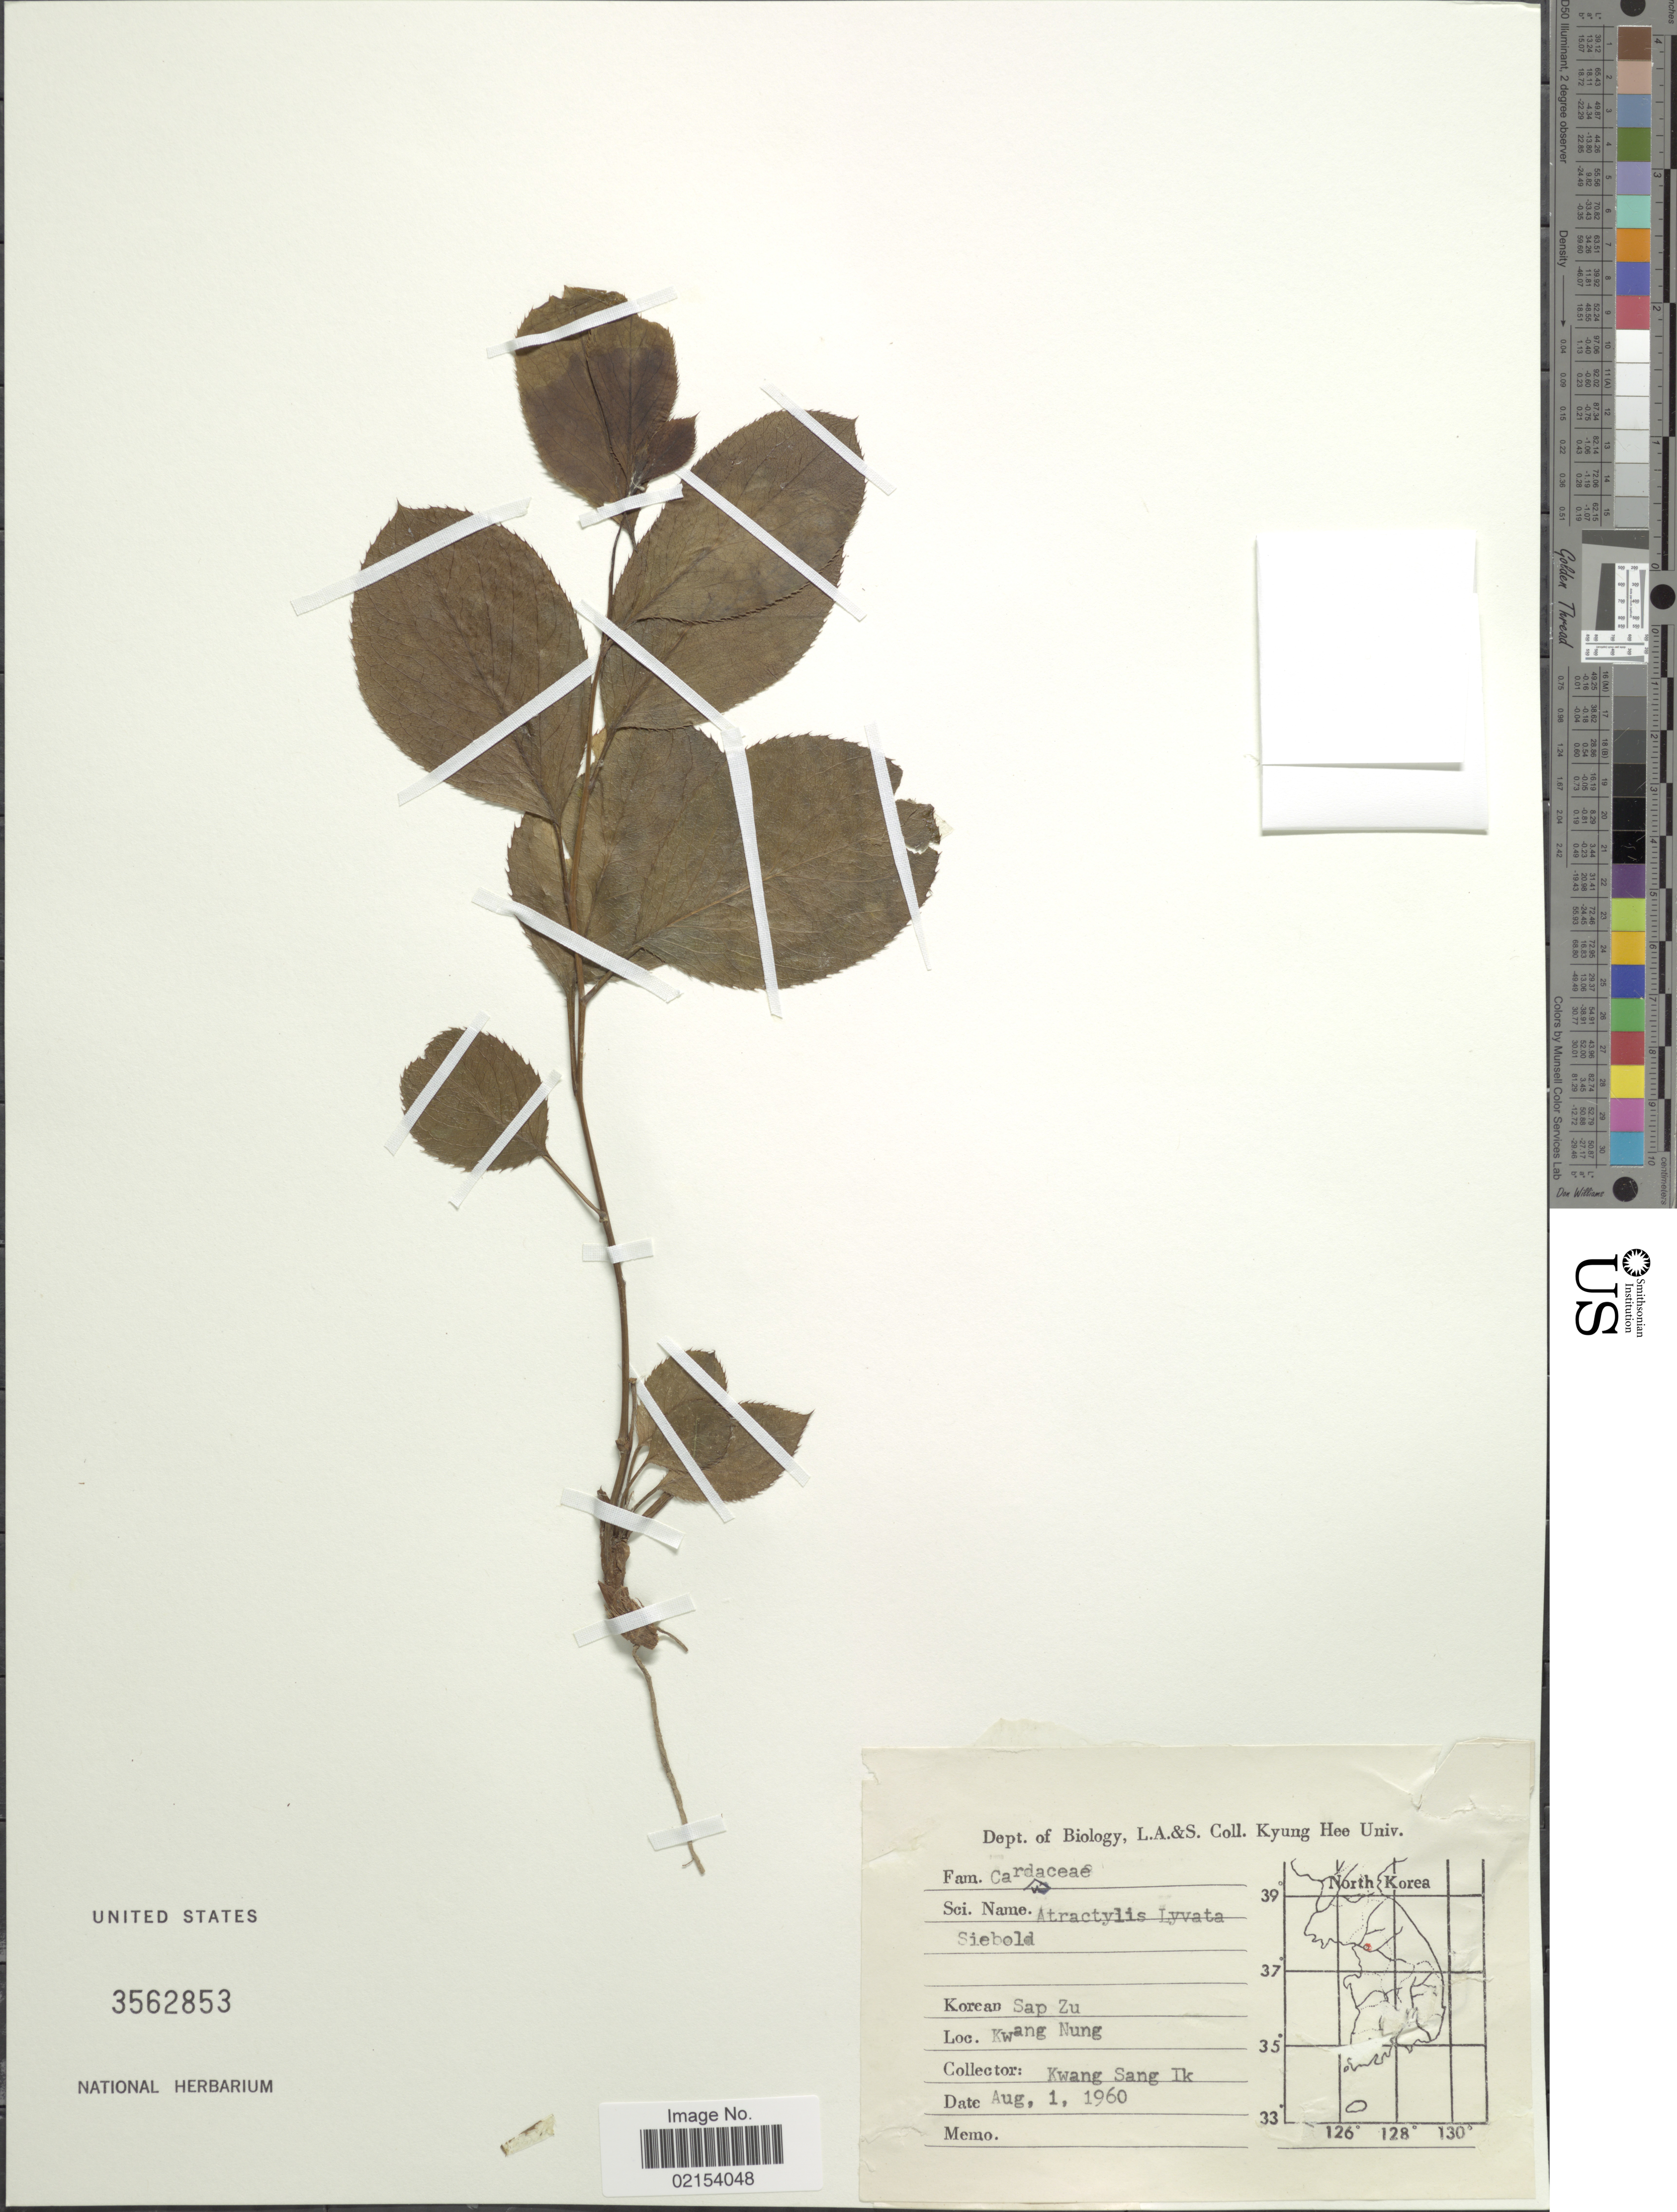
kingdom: Plantae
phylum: Tracheophyta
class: Magnoliopsida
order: Asterales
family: Asteraceae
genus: Atractylodes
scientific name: Atractylodes lancea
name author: (Thunb.) DC.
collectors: Kwang Sang Ik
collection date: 1960-08-01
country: South Korea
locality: Kwang Nung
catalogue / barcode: US 3562853